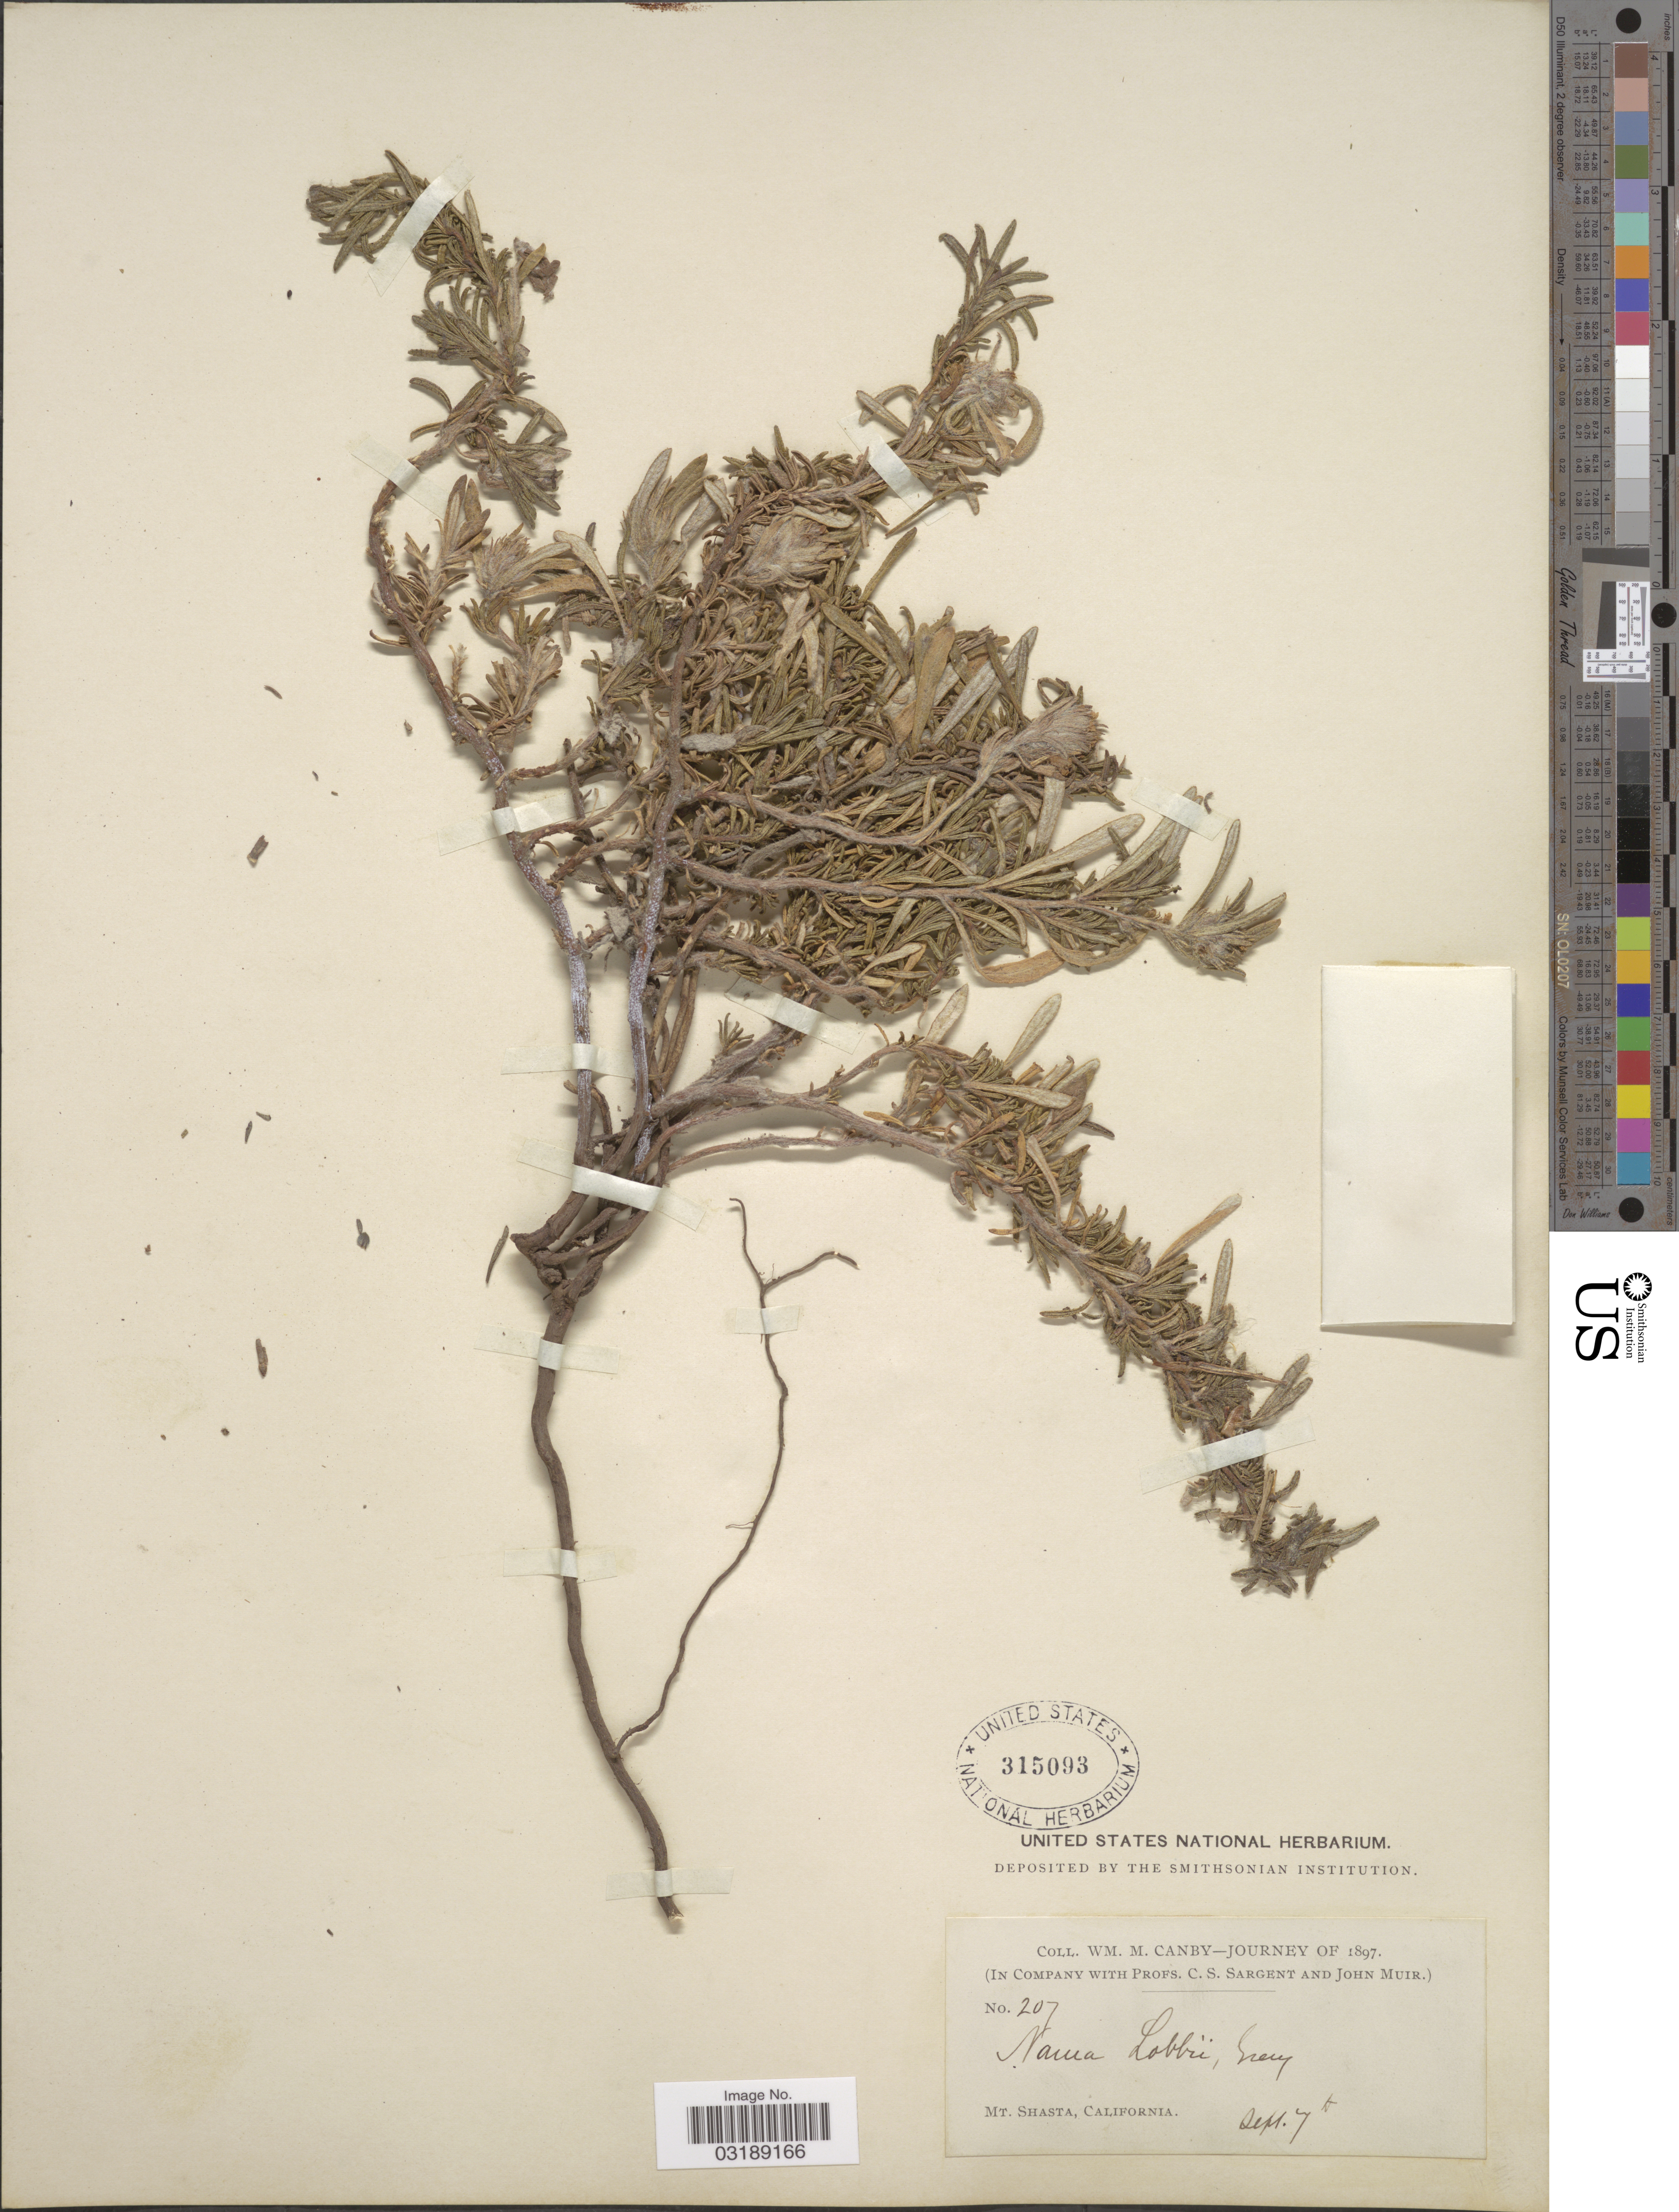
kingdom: Plantae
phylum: Tracheophyta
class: Magnoliopsida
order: Boraginales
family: Namaceae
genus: Nama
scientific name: Nama lobbii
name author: A. Gray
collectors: W. Canby, C. S. Sargent & J. Muir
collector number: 207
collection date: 1897-09-07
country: United States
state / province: California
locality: Mt. Shasta.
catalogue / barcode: US 315093